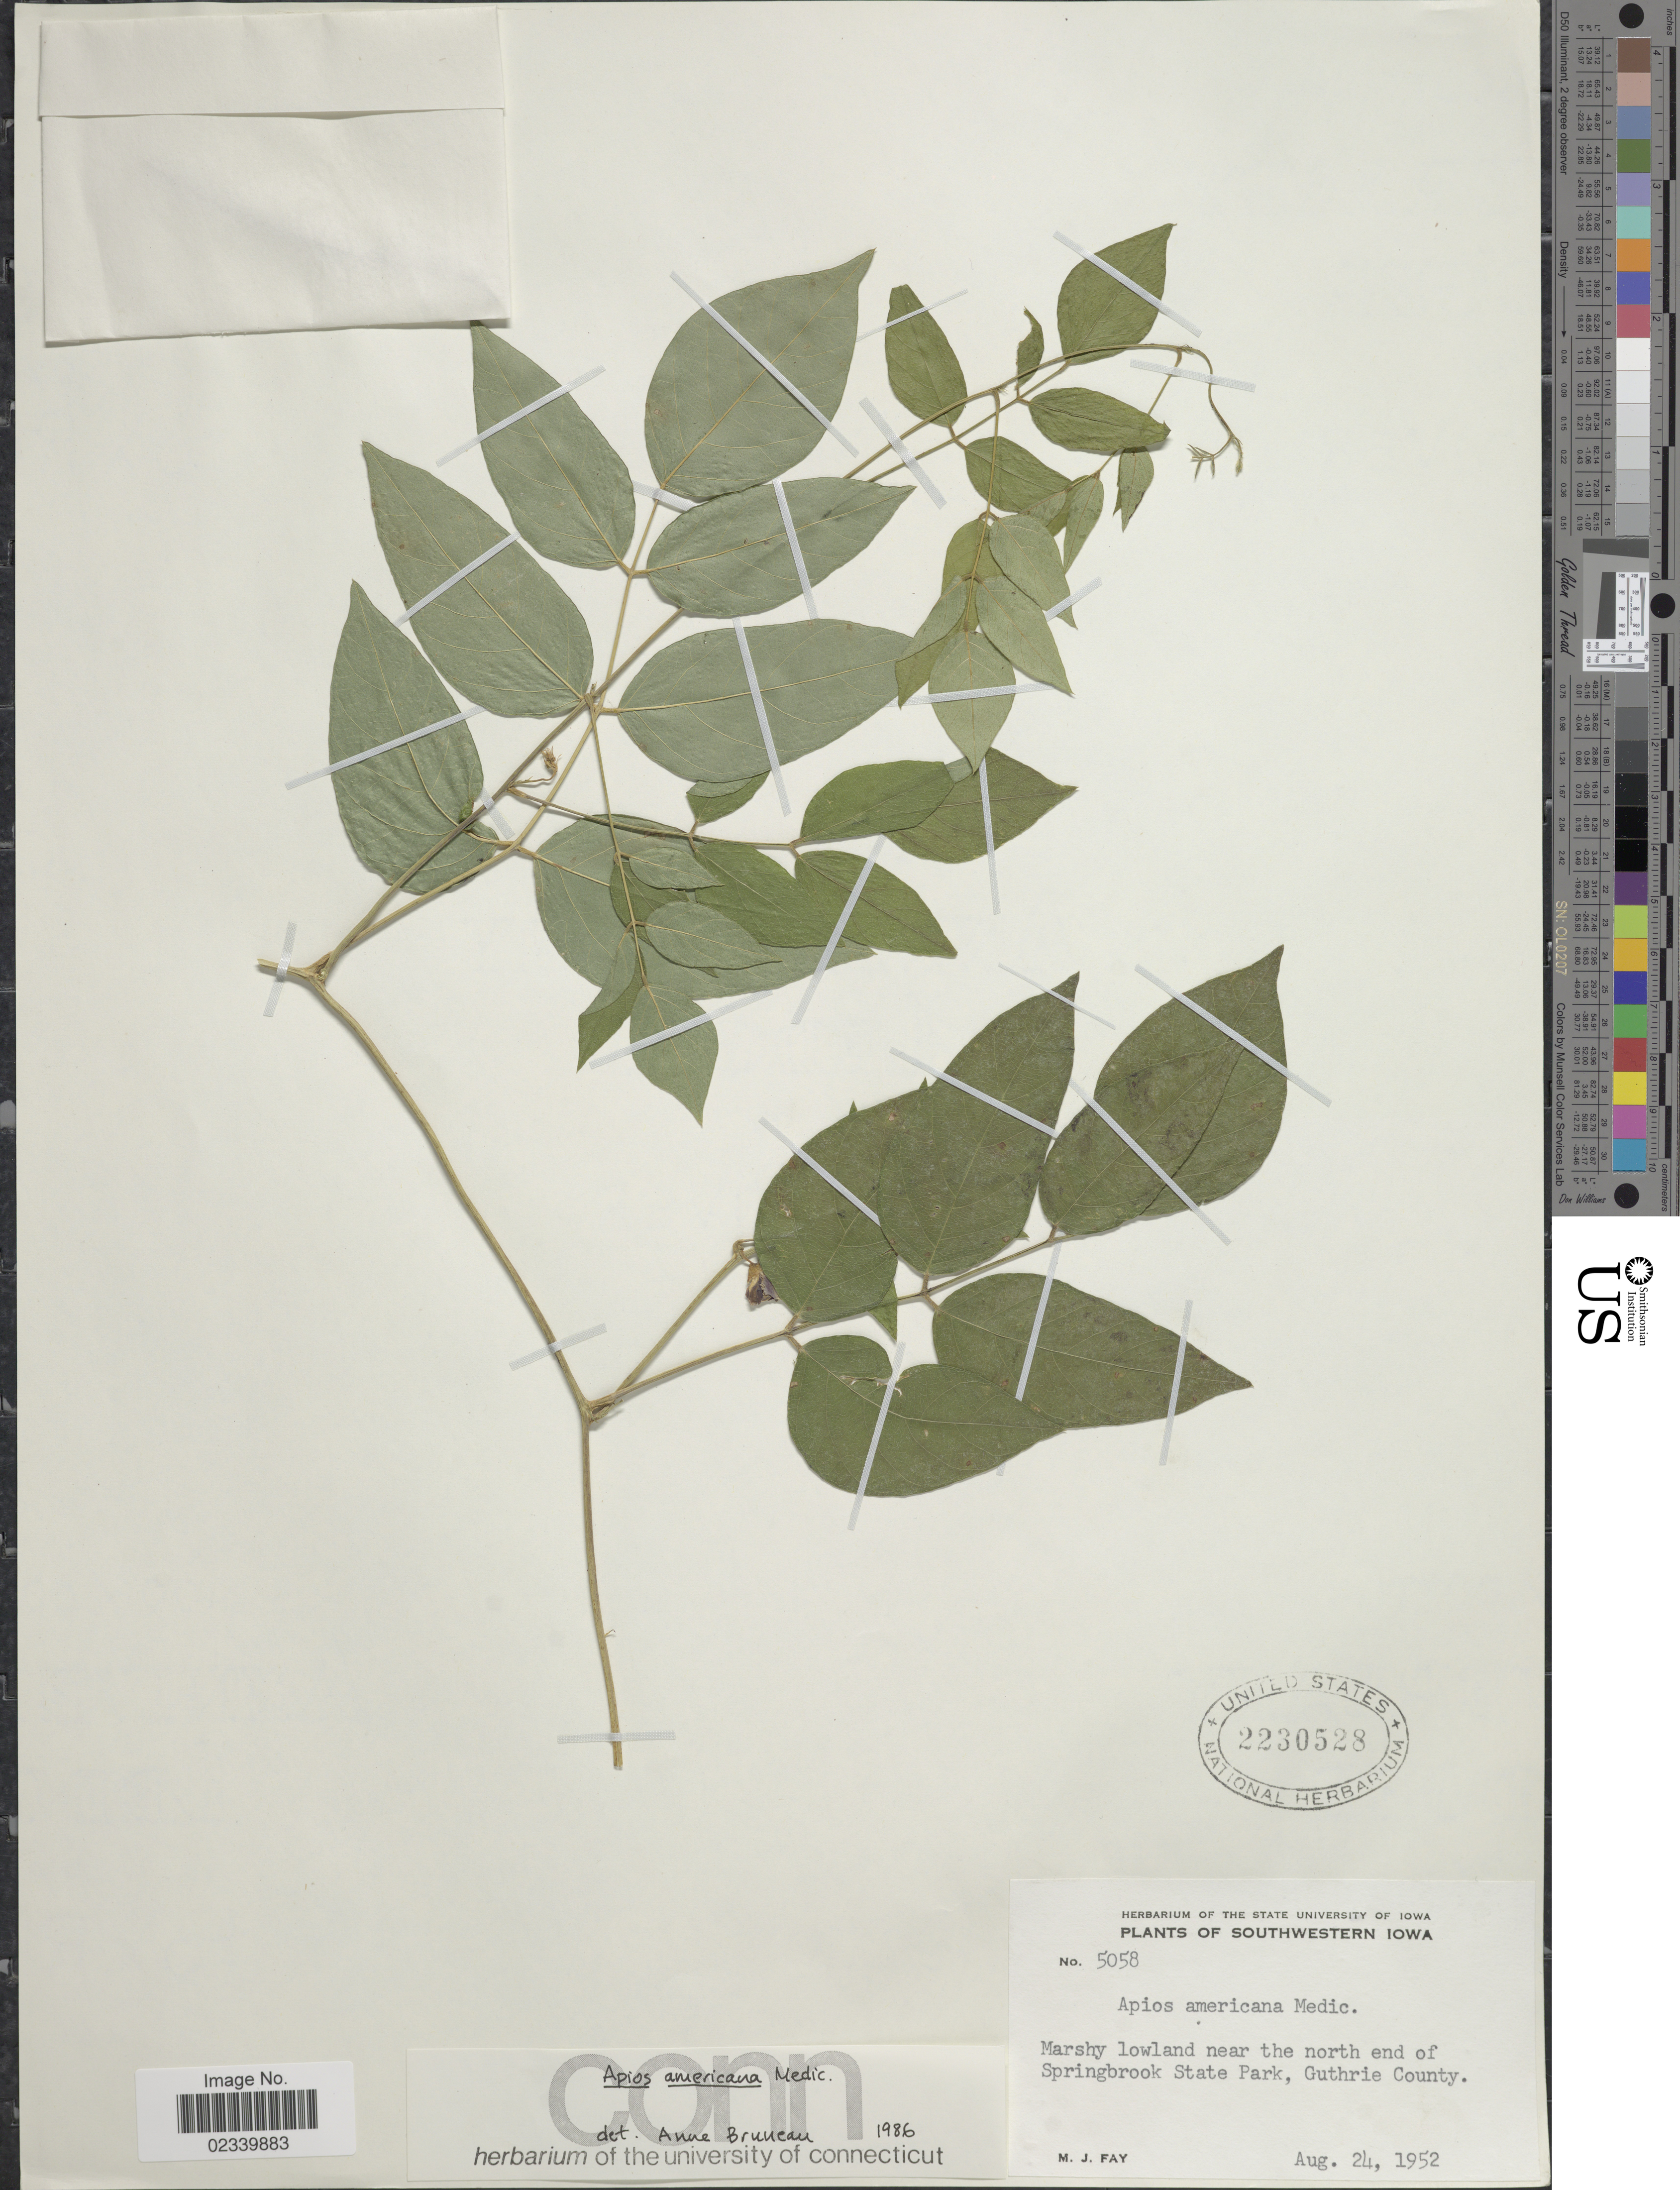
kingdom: Plantae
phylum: Tracheophyta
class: Magnoliopsida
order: Fabales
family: Fabaceae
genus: Apios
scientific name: Apios americana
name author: Medik.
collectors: M. Fay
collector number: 5058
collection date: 1952-08-24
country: United States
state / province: Iowa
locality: Southwestern Iowa, Marshy lowland near the north end of Springbrook State Park, Guthrie County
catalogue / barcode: US 2230528